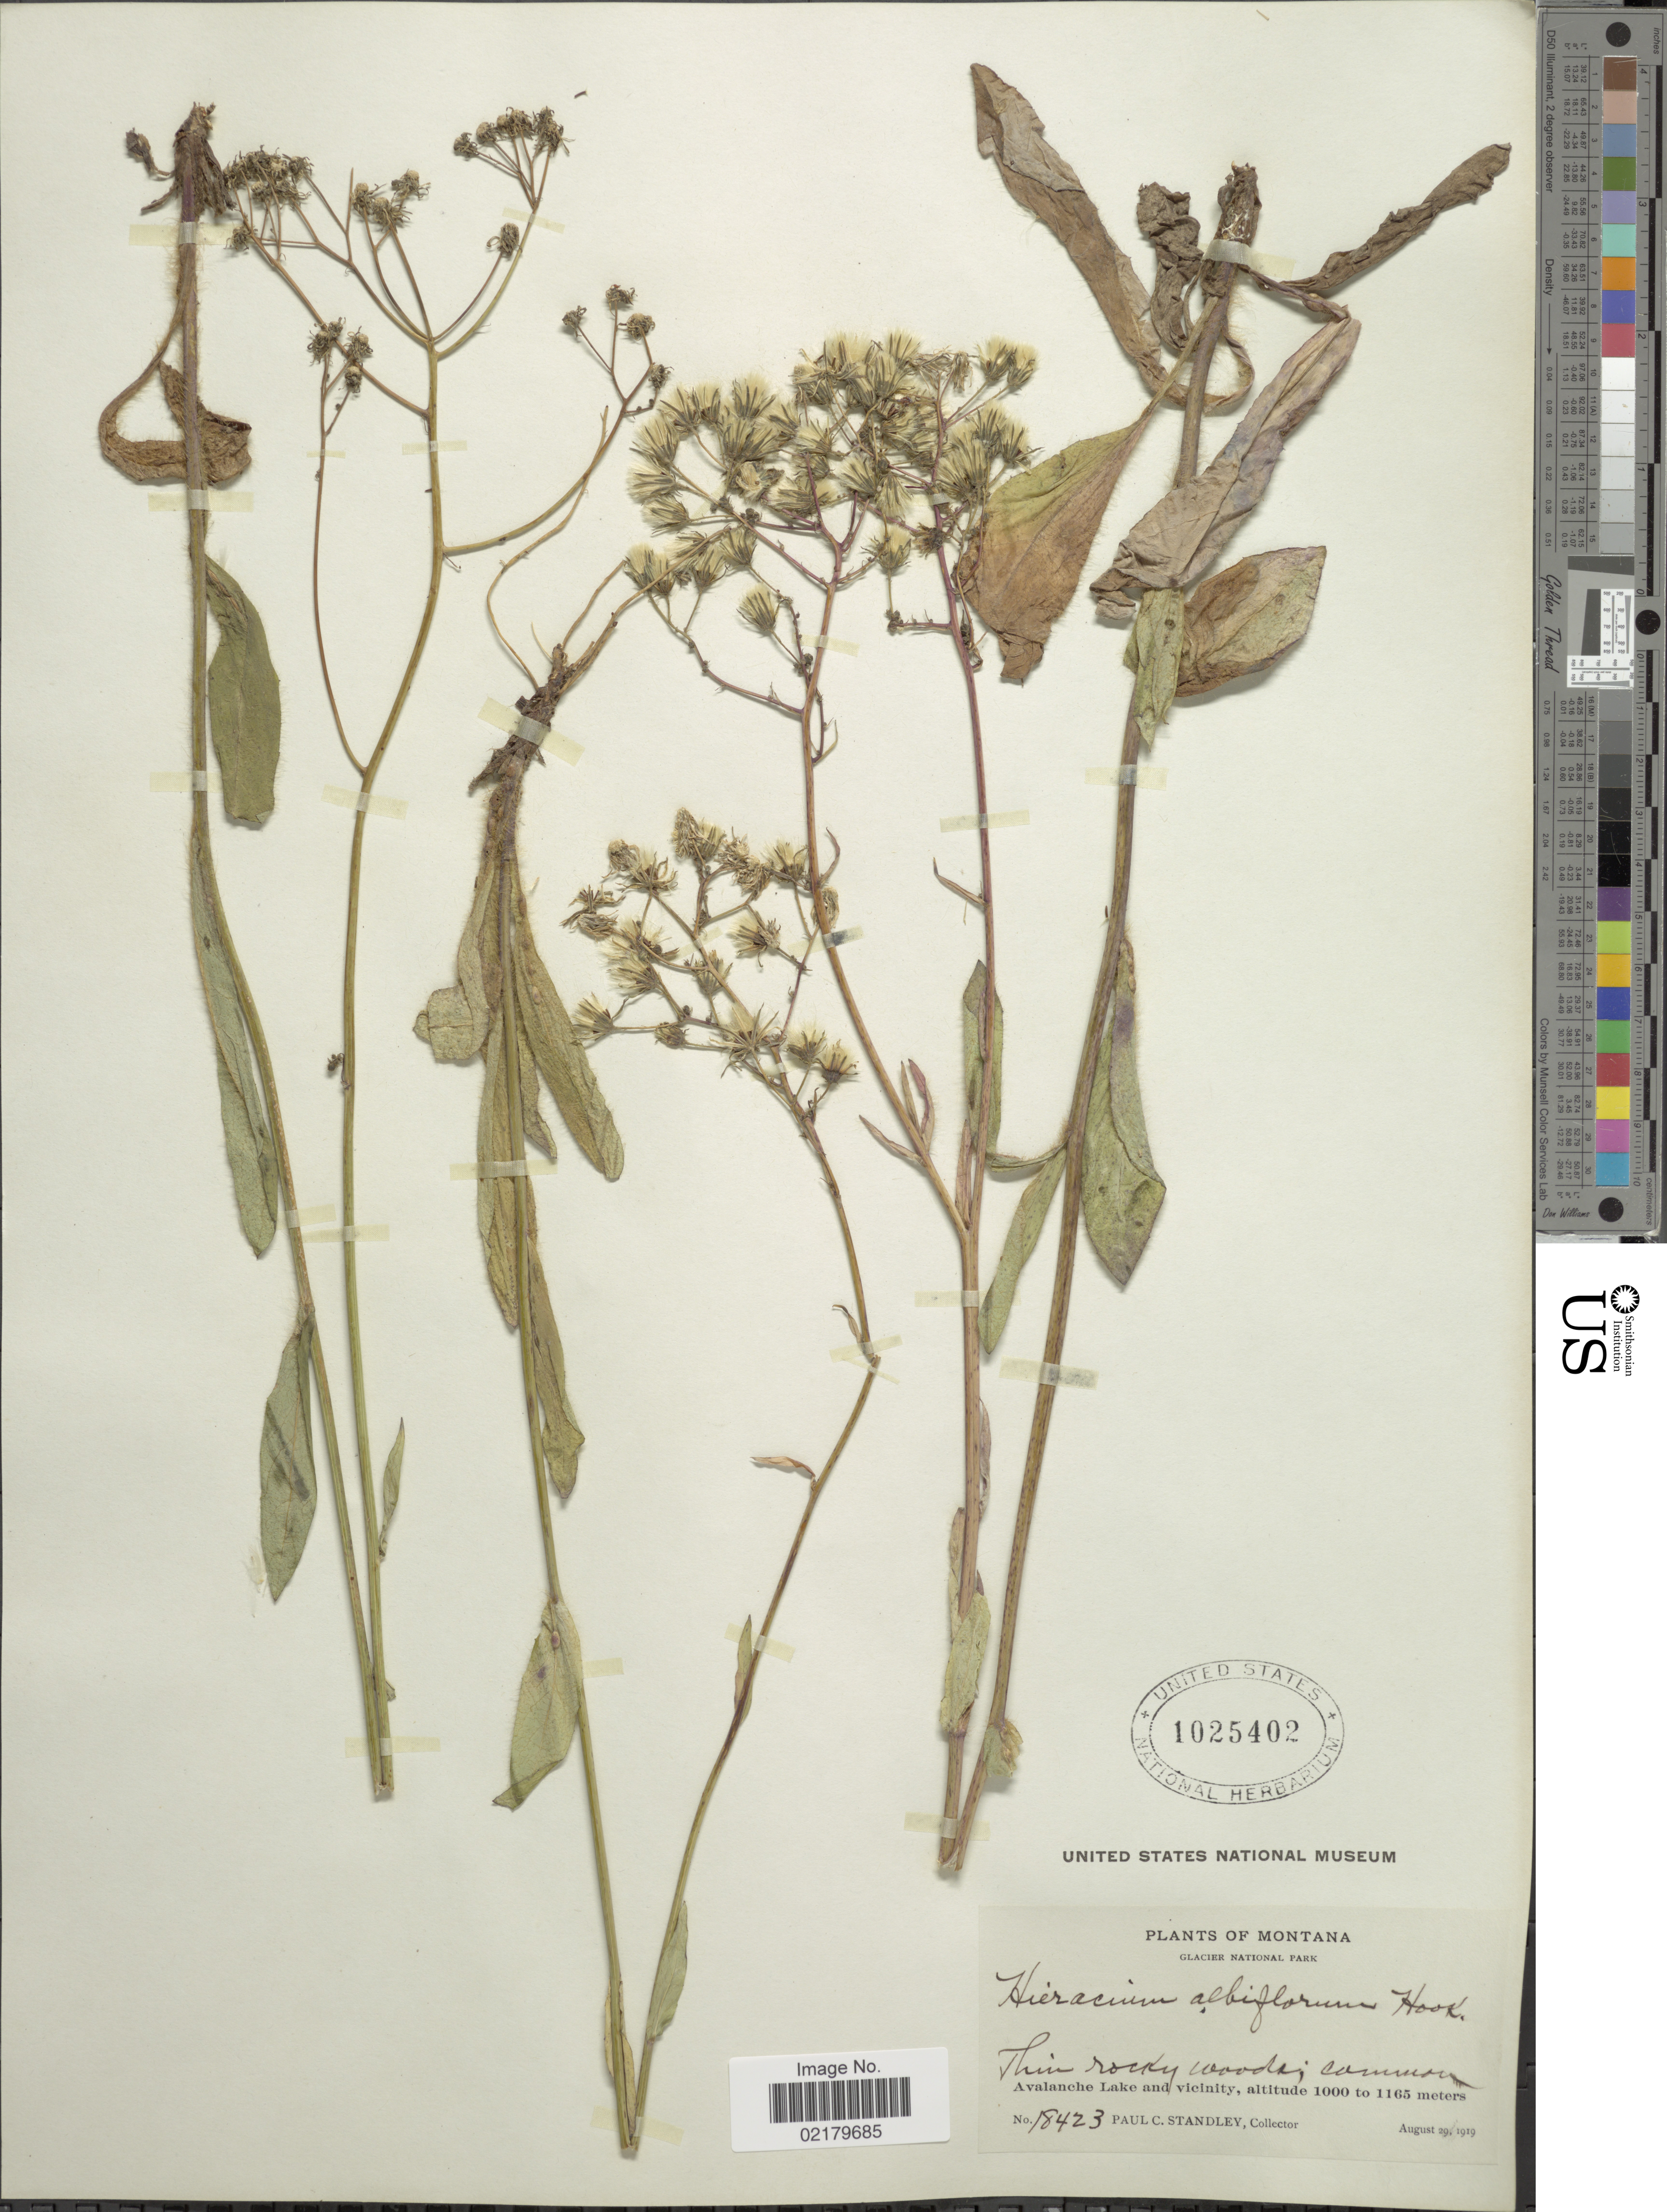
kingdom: Plantae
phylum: Tracheophyta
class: Magnoliopsida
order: Asterales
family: Asteraceae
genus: Hieracium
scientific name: Hieracium albiflorum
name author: Hook.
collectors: P. C. Standley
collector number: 18423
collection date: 1919-08-29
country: United States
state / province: Montana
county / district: Flathead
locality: Glacier National Park, Thin rocky woods; common, Avalanche Lake and vicinity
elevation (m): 1000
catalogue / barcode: US 1025402